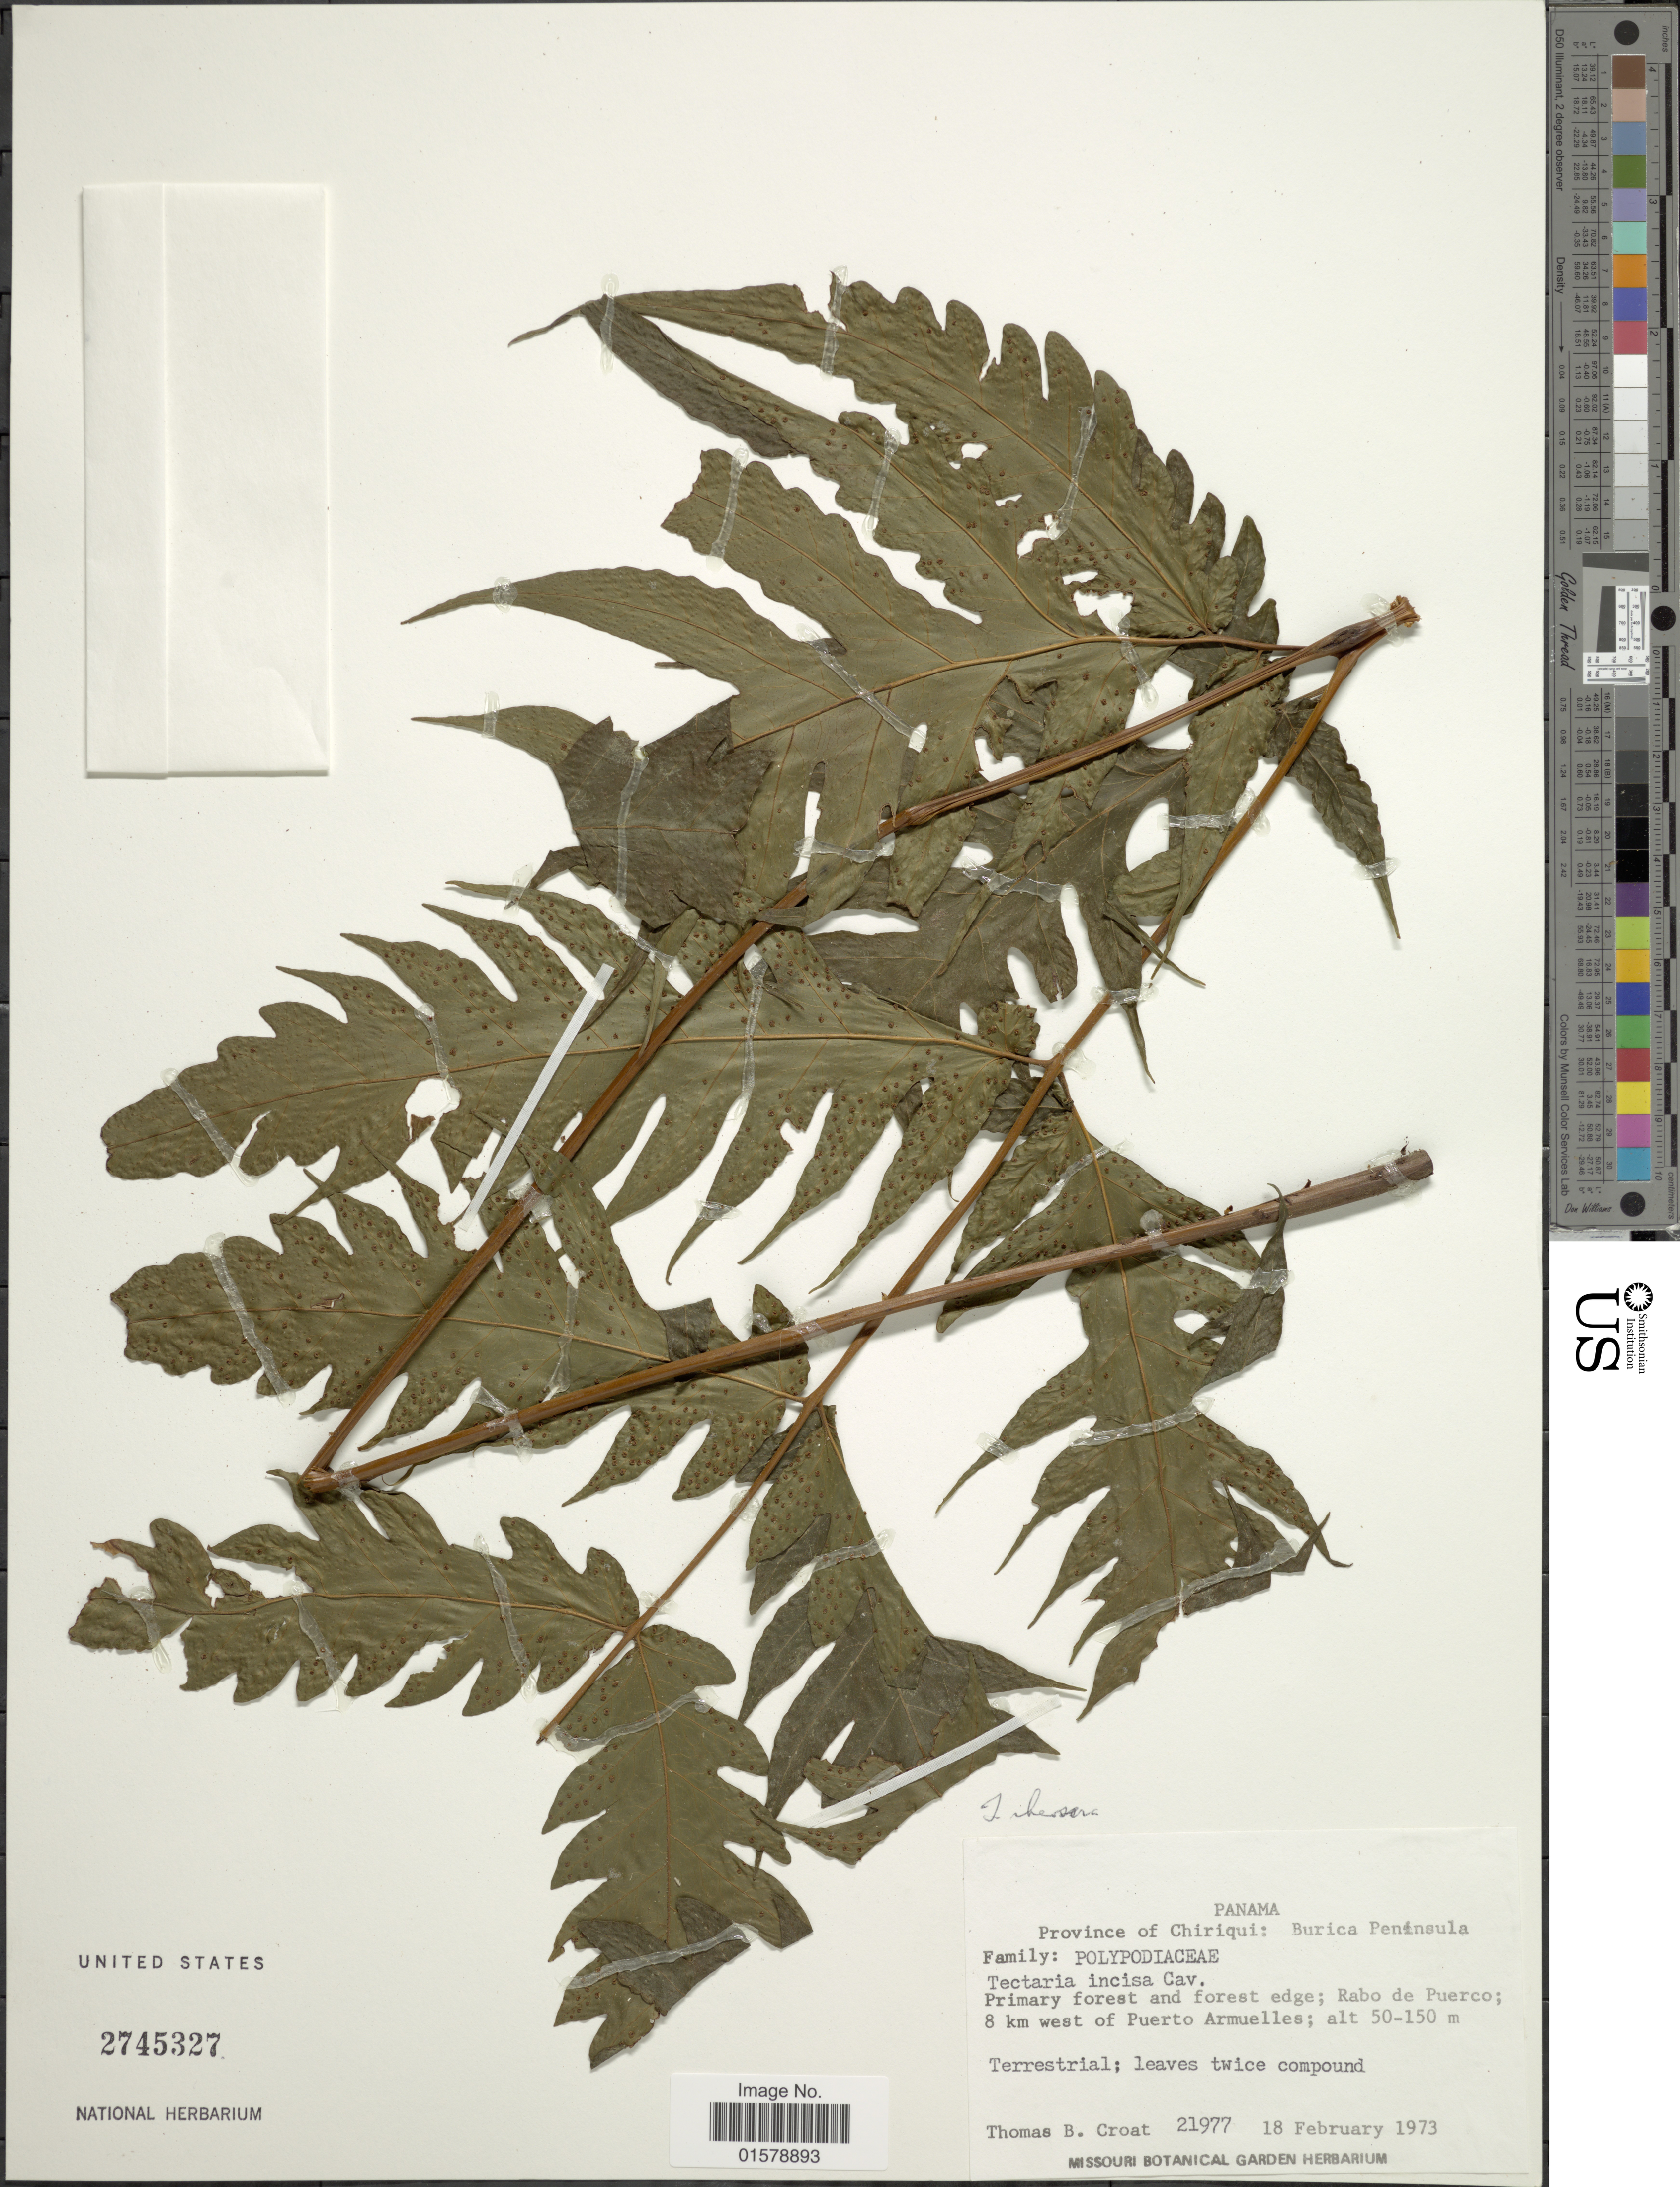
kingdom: Plantae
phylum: Tracheophyta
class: Polypodiopsida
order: Polypodiales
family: Tectariaceae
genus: Tectaria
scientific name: Tectaria rivalis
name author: (Mett. ex Kuhn) C. Chr.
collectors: T. B. Croat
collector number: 21977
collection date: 1973-02-18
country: Panama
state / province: Chiriqui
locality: Burica Peninsula, Rabo de Puerco, 8 km west of Puerto Armuelles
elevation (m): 50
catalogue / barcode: US 2745327